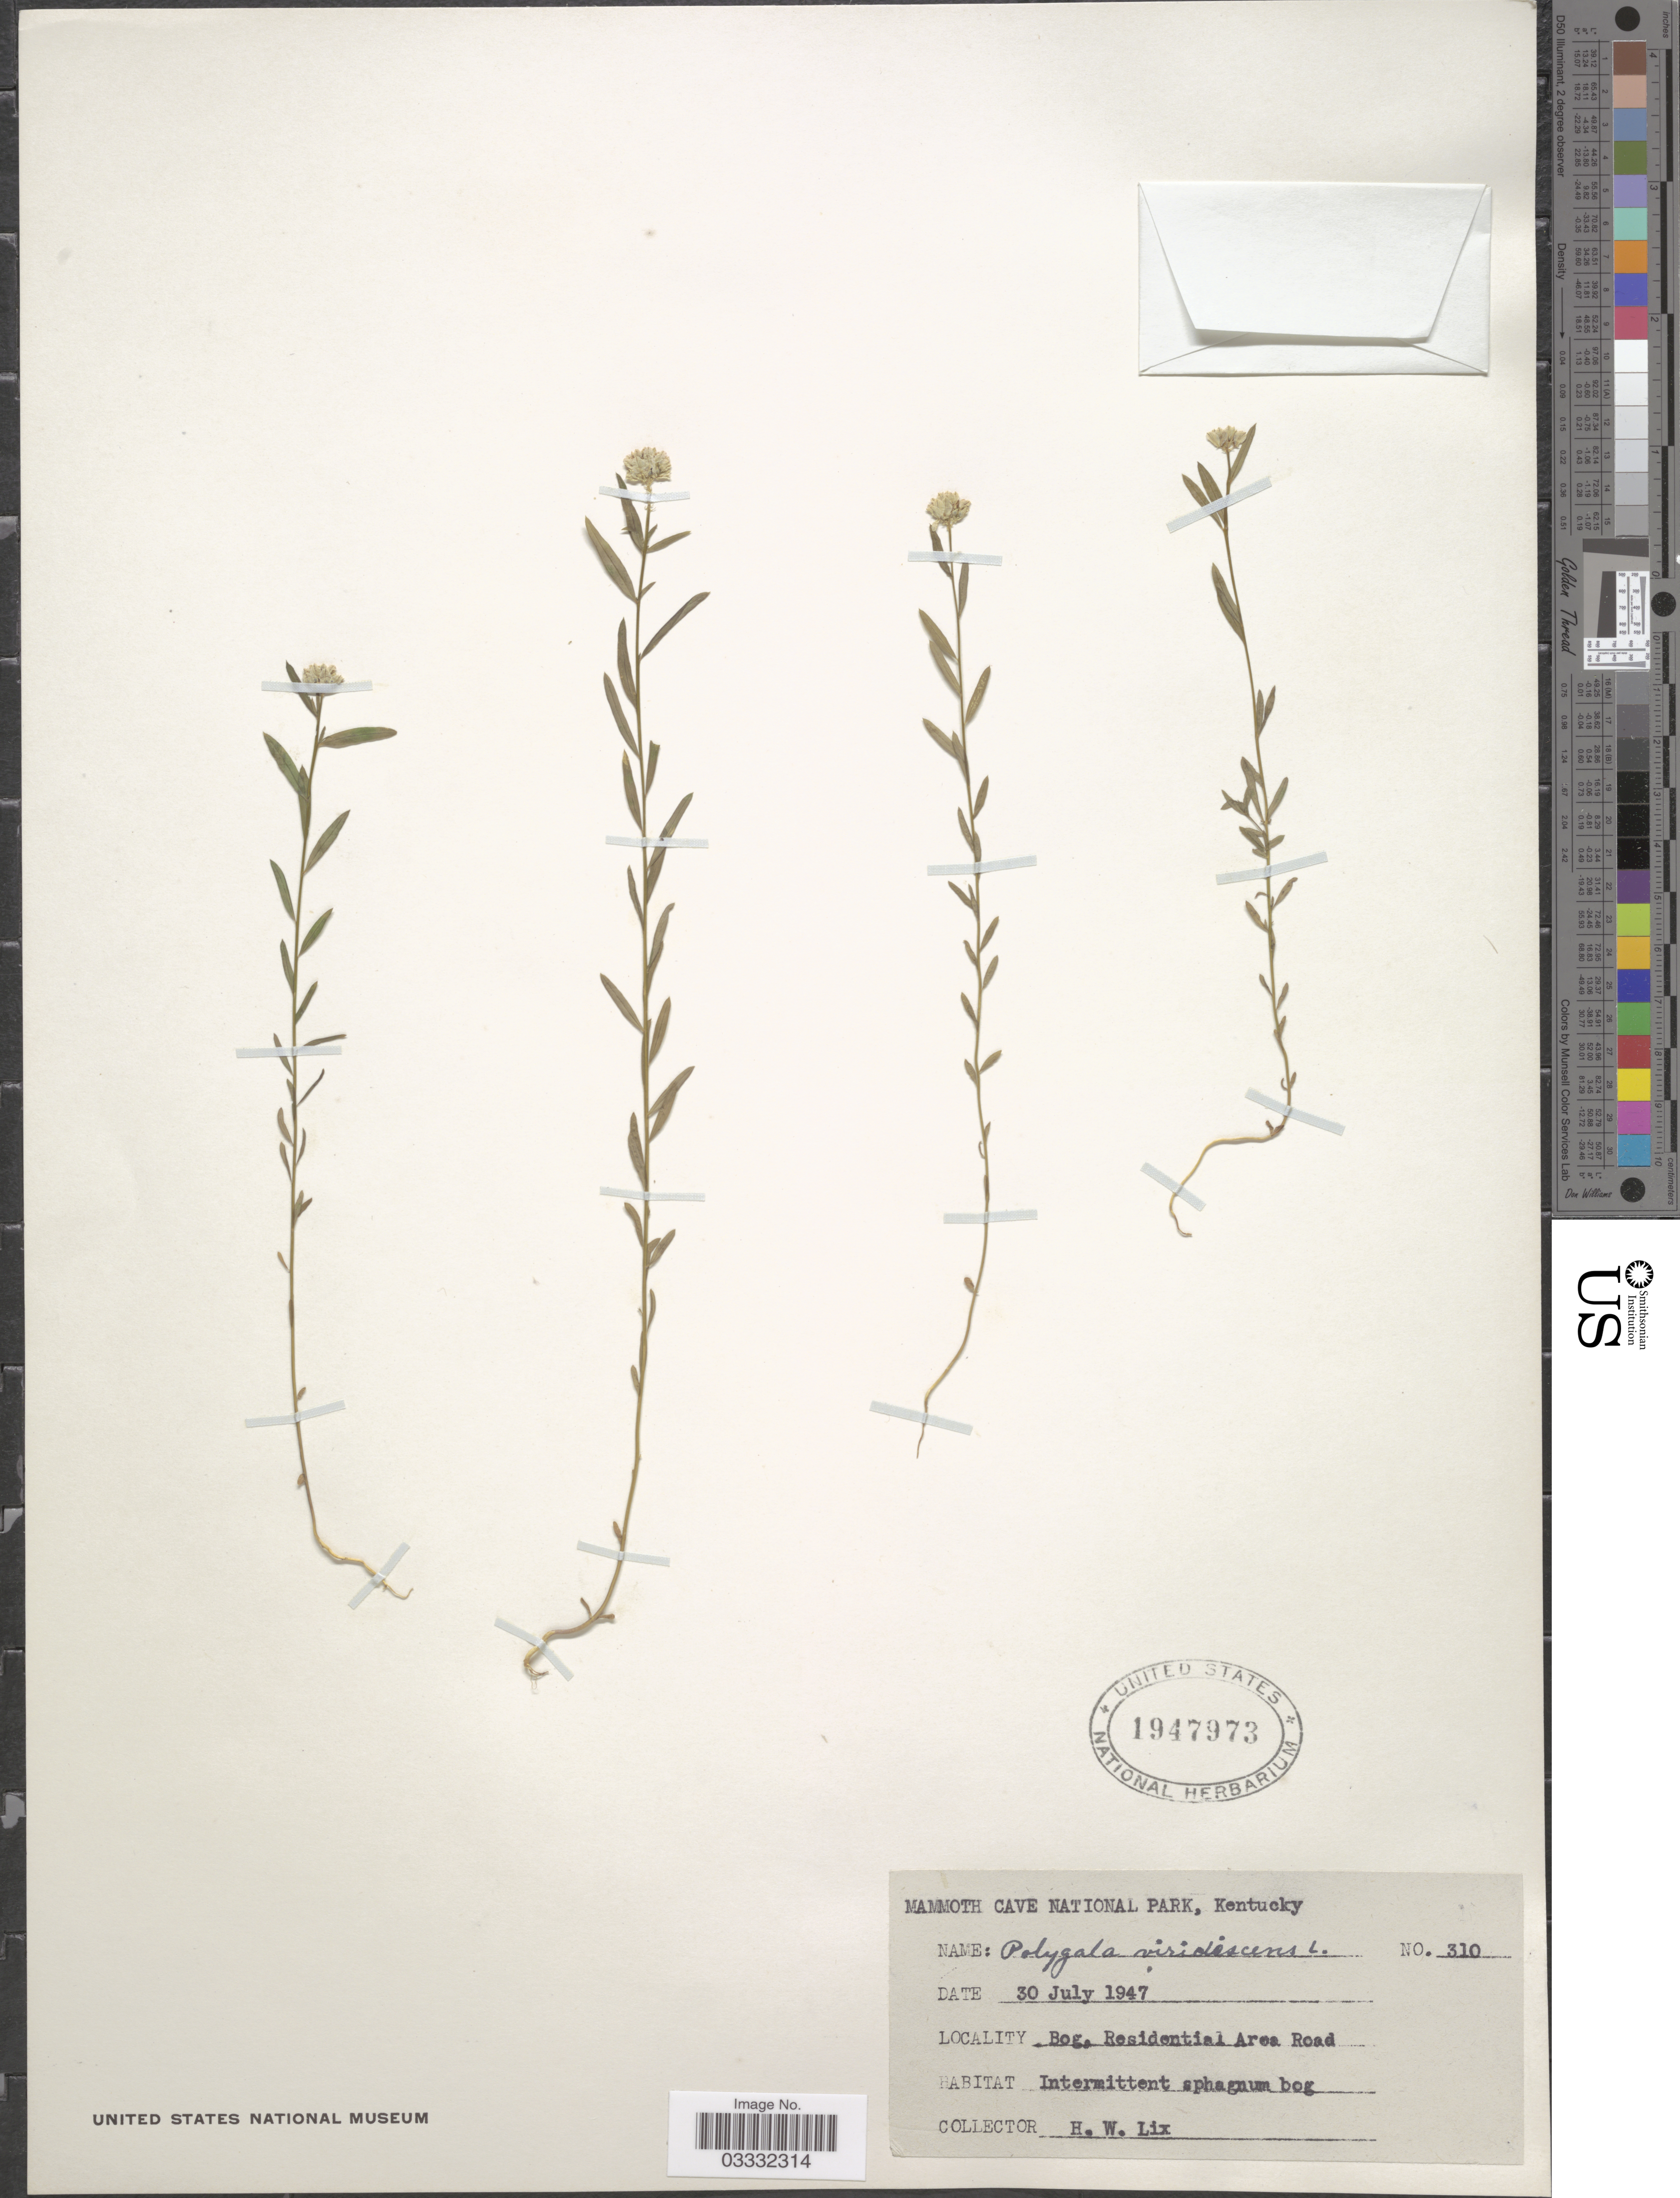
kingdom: Plantae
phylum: Tracheophyta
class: Magnoliopsida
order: Fabales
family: Polygalaceae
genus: Polygala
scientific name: Polygala sanguinea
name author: L.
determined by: Strong, Mark T., (BOT), Smithsonian Institution - National Museum of Natural History (UNITED STATES)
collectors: H. W. Lix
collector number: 310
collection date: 1947-07-30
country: United States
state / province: Kentucky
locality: Mammoth Cave National Park. Bog. Residential Area Road.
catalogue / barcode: US 1947973